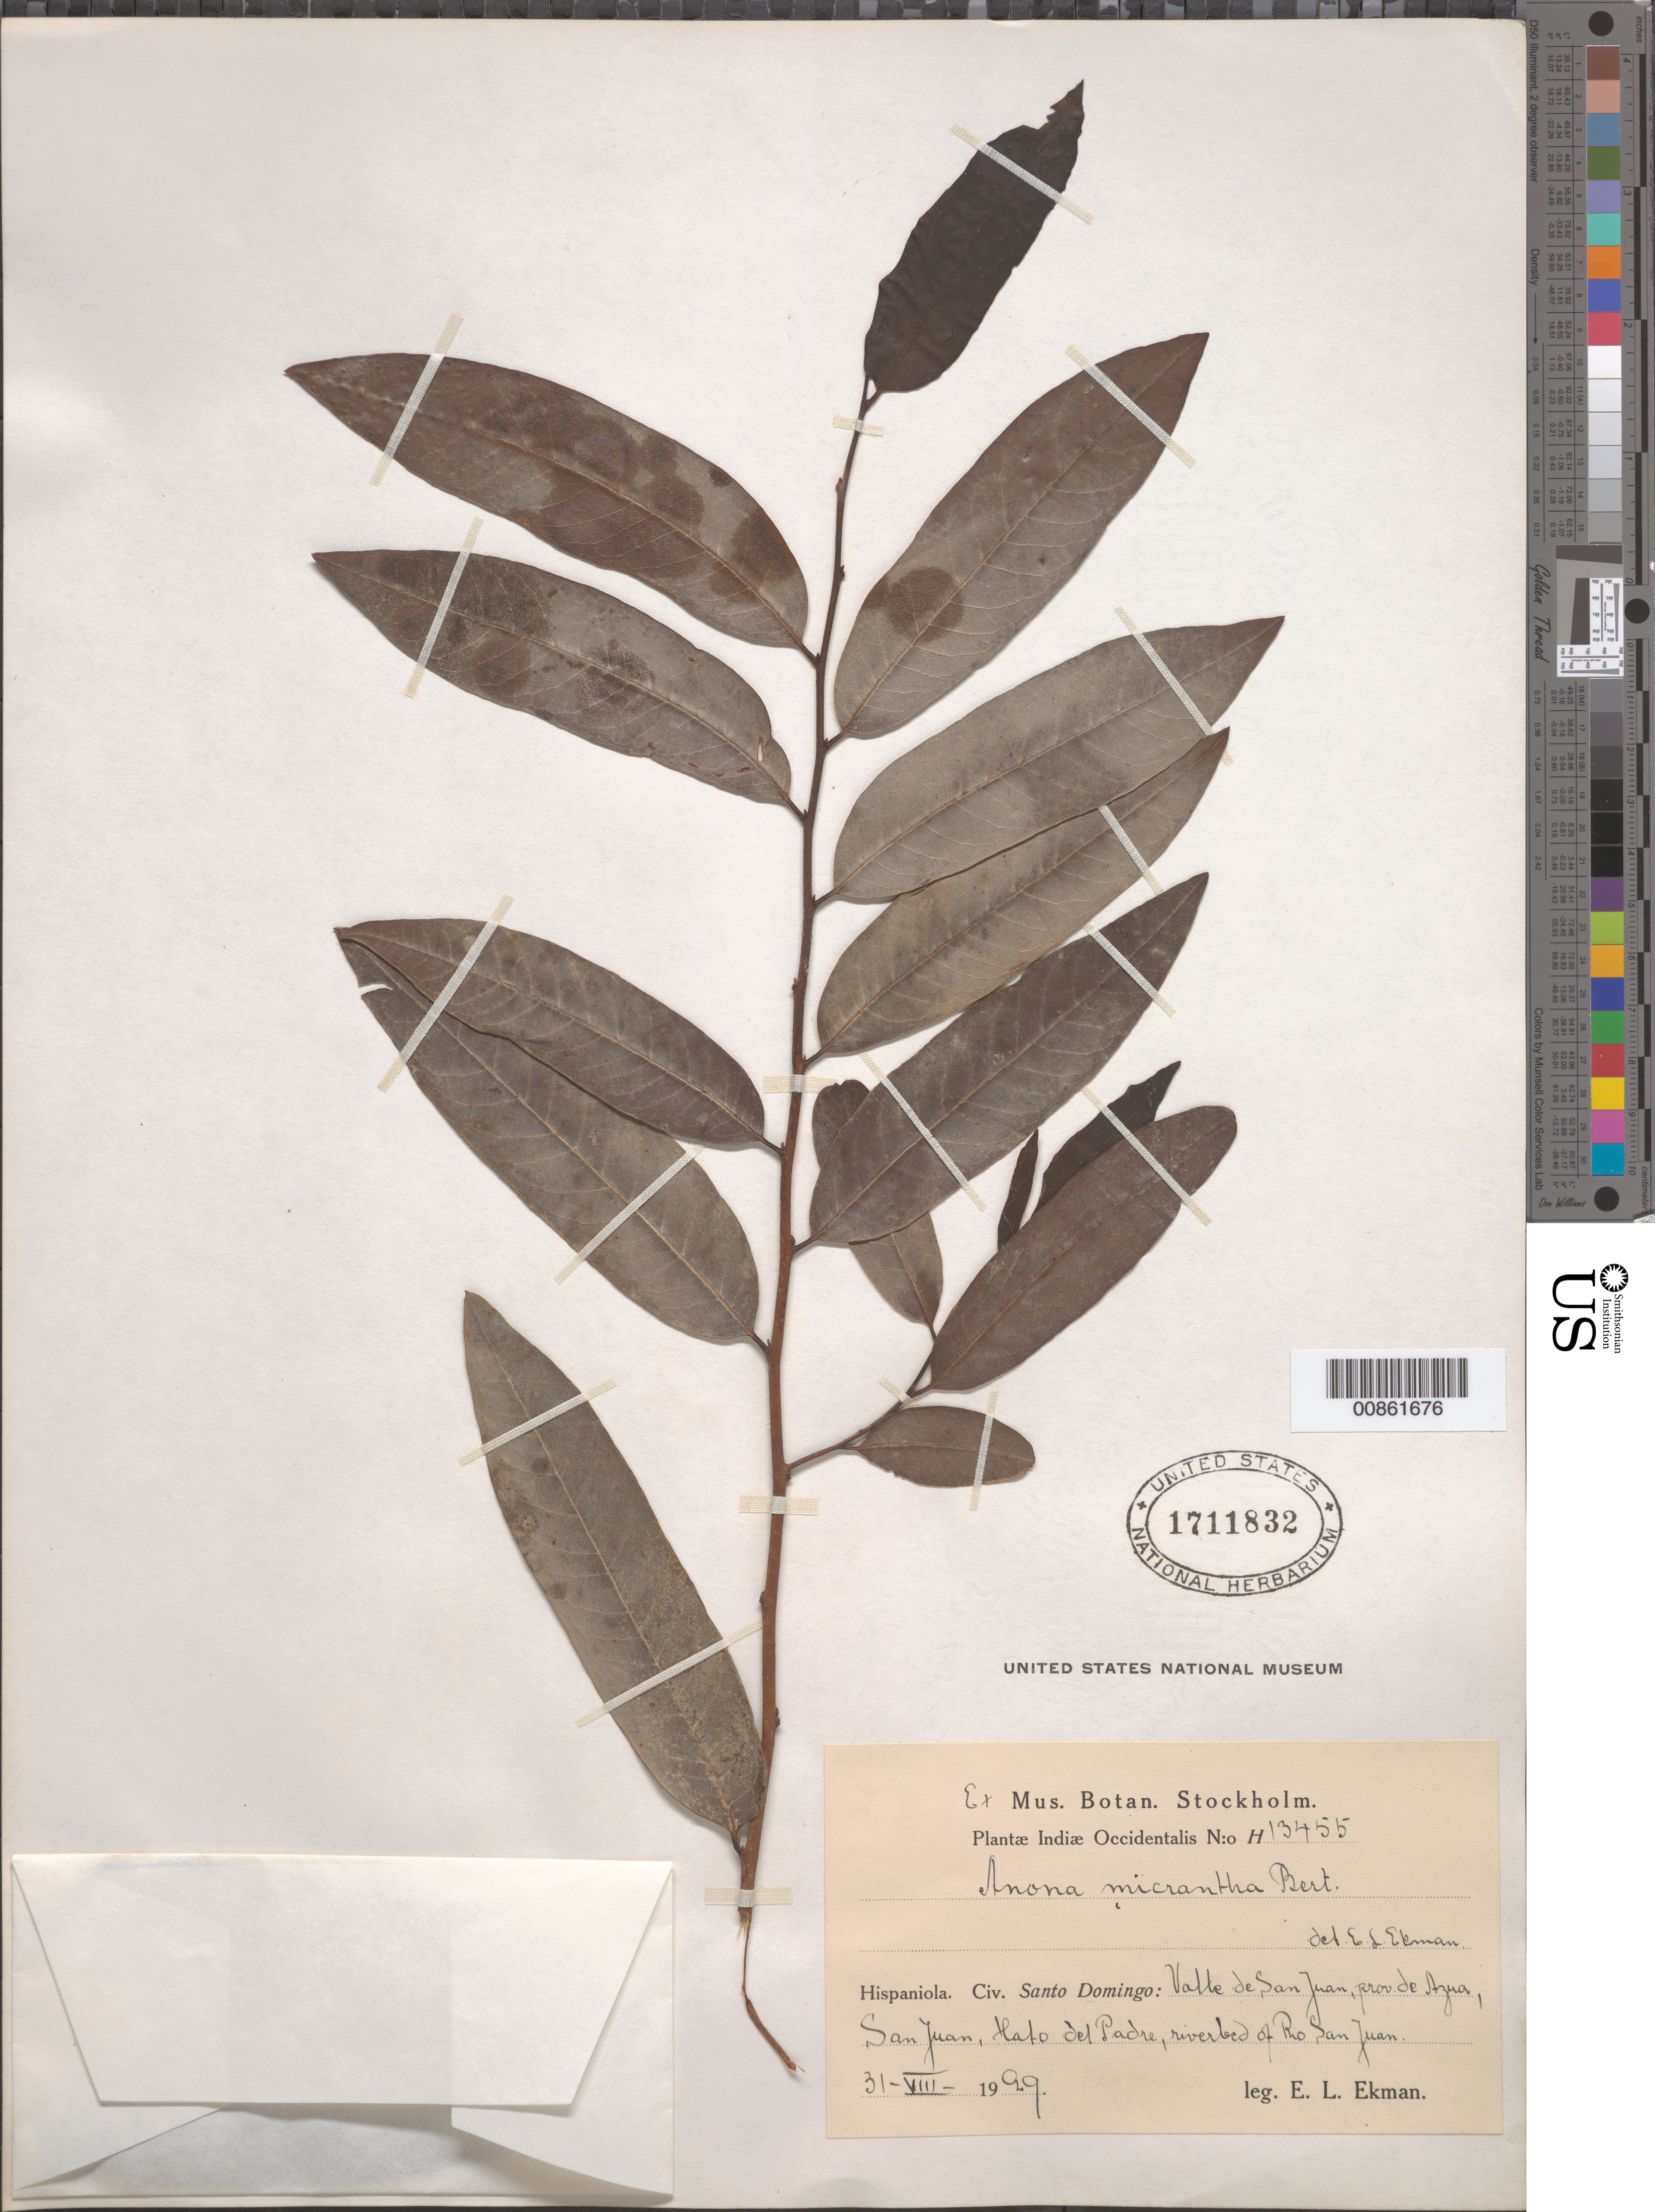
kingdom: Plantae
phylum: Tracheophyta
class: Magnoliopsida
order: Magnoliales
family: Annonaceae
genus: Annona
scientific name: Annona micrantha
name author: Bertero ex Spreng.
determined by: Ekman, E. L.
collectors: E. L. Ekman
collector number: H 13455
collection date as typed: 31 Aug 1929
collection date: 1929-08-31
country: Dominican Republic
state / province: Azua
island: Hispaniola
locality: Valle de San Juan, San Juan, Hato del Padre, riverbed of Río San Juan.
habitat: riverbed.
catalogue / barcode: US 1711832